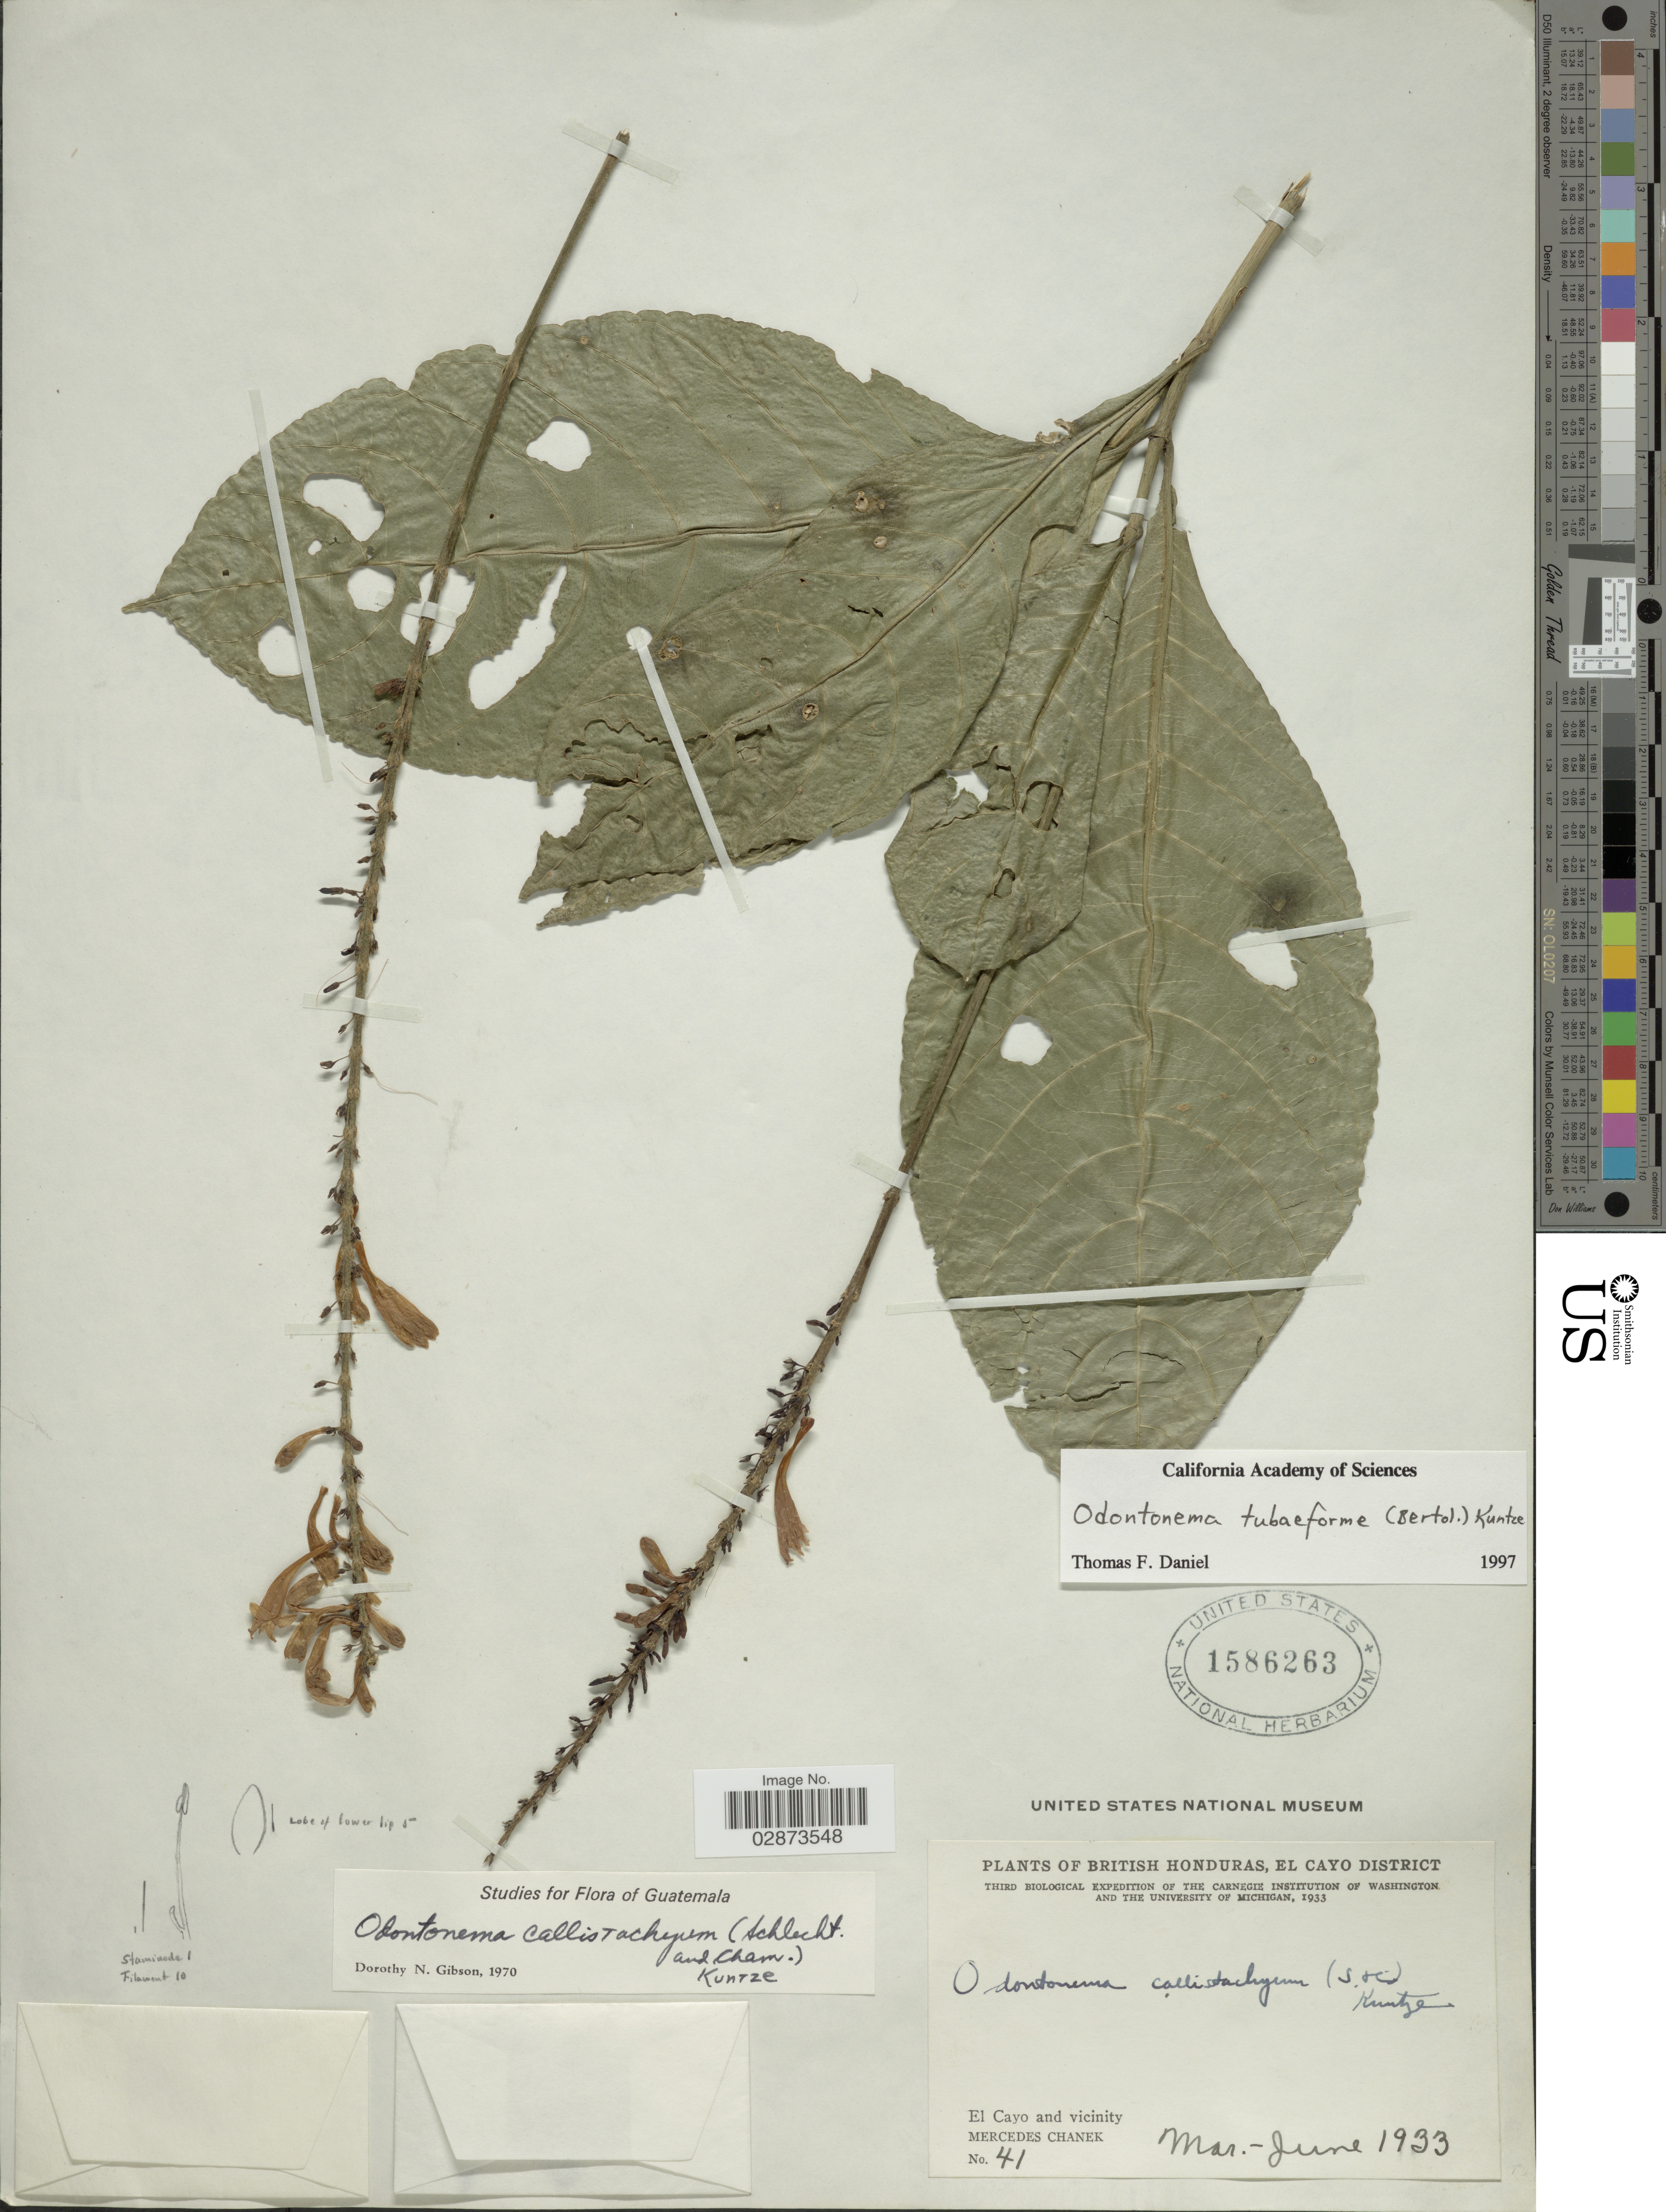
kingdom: Plantae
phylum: Tracheophyta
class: Magnoliopsida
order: Lamiales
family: Acanthaceae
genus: Odontonema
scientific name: Odontonema tubaeforme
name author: (Bertol.) Kuntze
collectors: M. Chanek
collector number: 41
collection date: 1933-03/1933-06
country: Belize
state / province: Cayo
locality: British Honduras, El Cayo District, El Cayo and vicinity.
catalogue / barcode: US 1586263